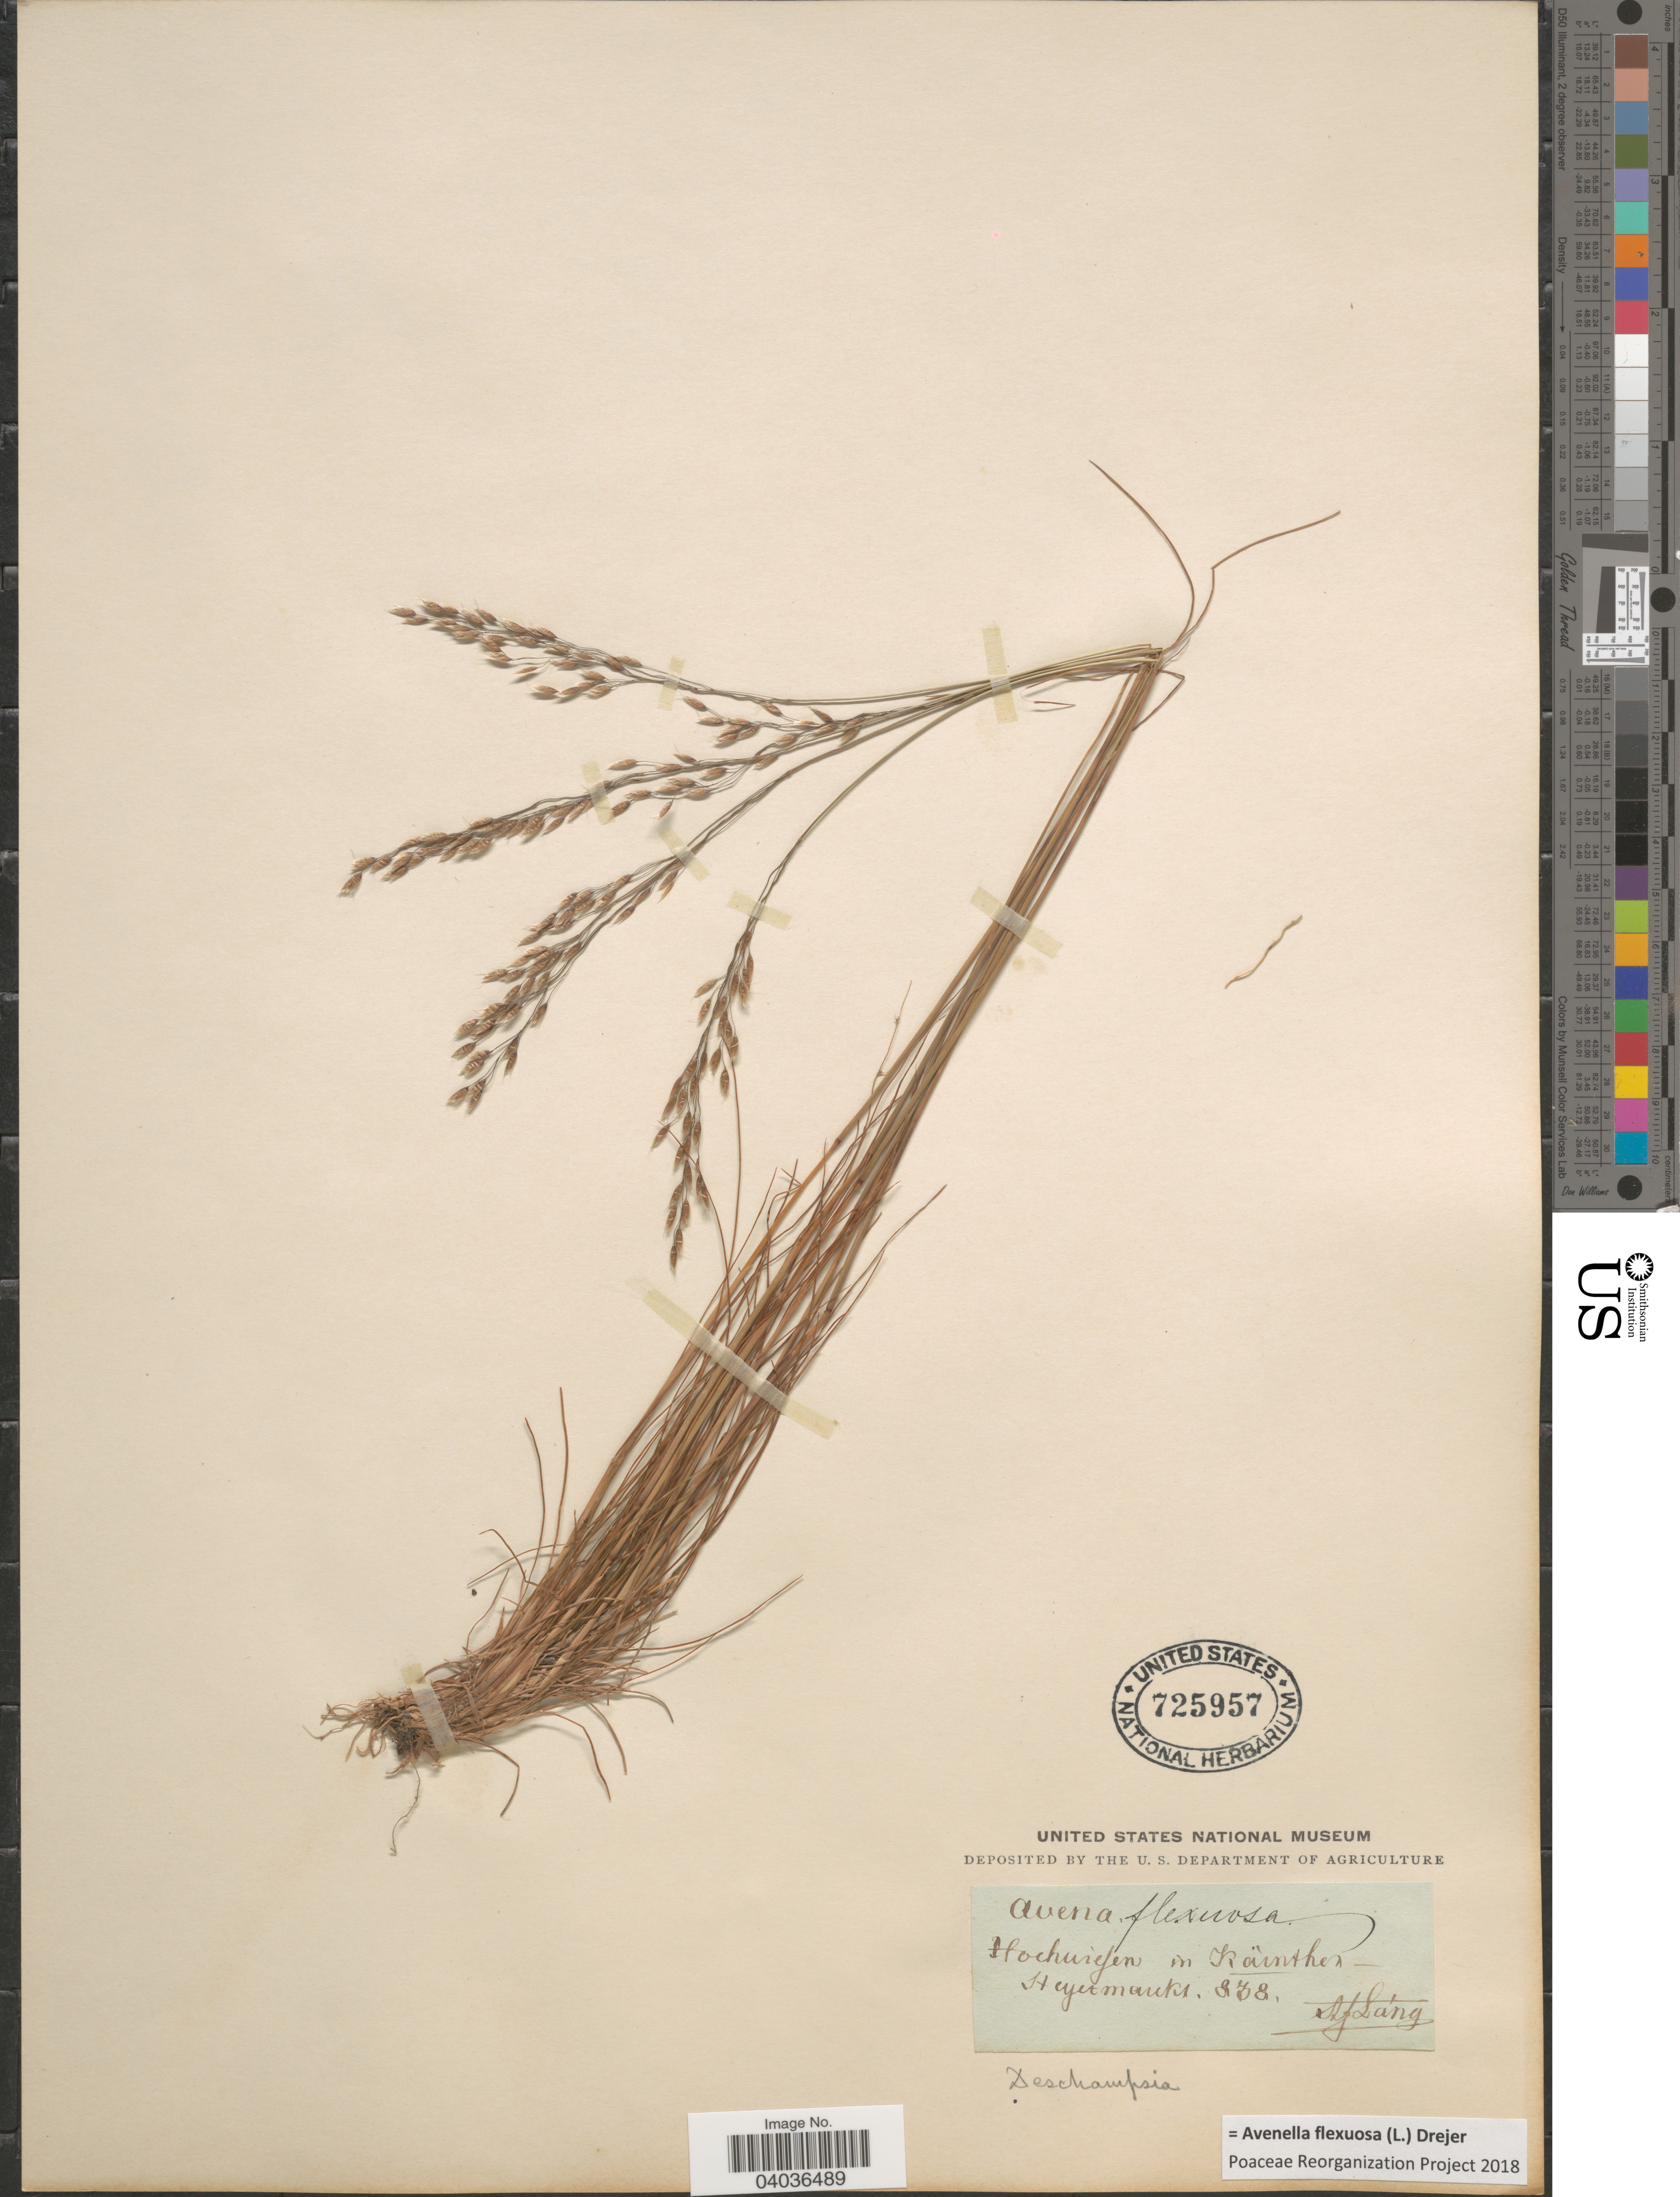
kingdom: Plantae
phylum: Tracheophyta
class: Liliopsida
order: Poales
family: Poaceae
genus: Avenella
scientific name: Avenella flexuosa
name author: (L.) Drejer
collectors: A. F. Láng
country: Austria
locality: Stockwiesen in Kärnthen-Steyermarks.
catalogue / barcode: US 725957